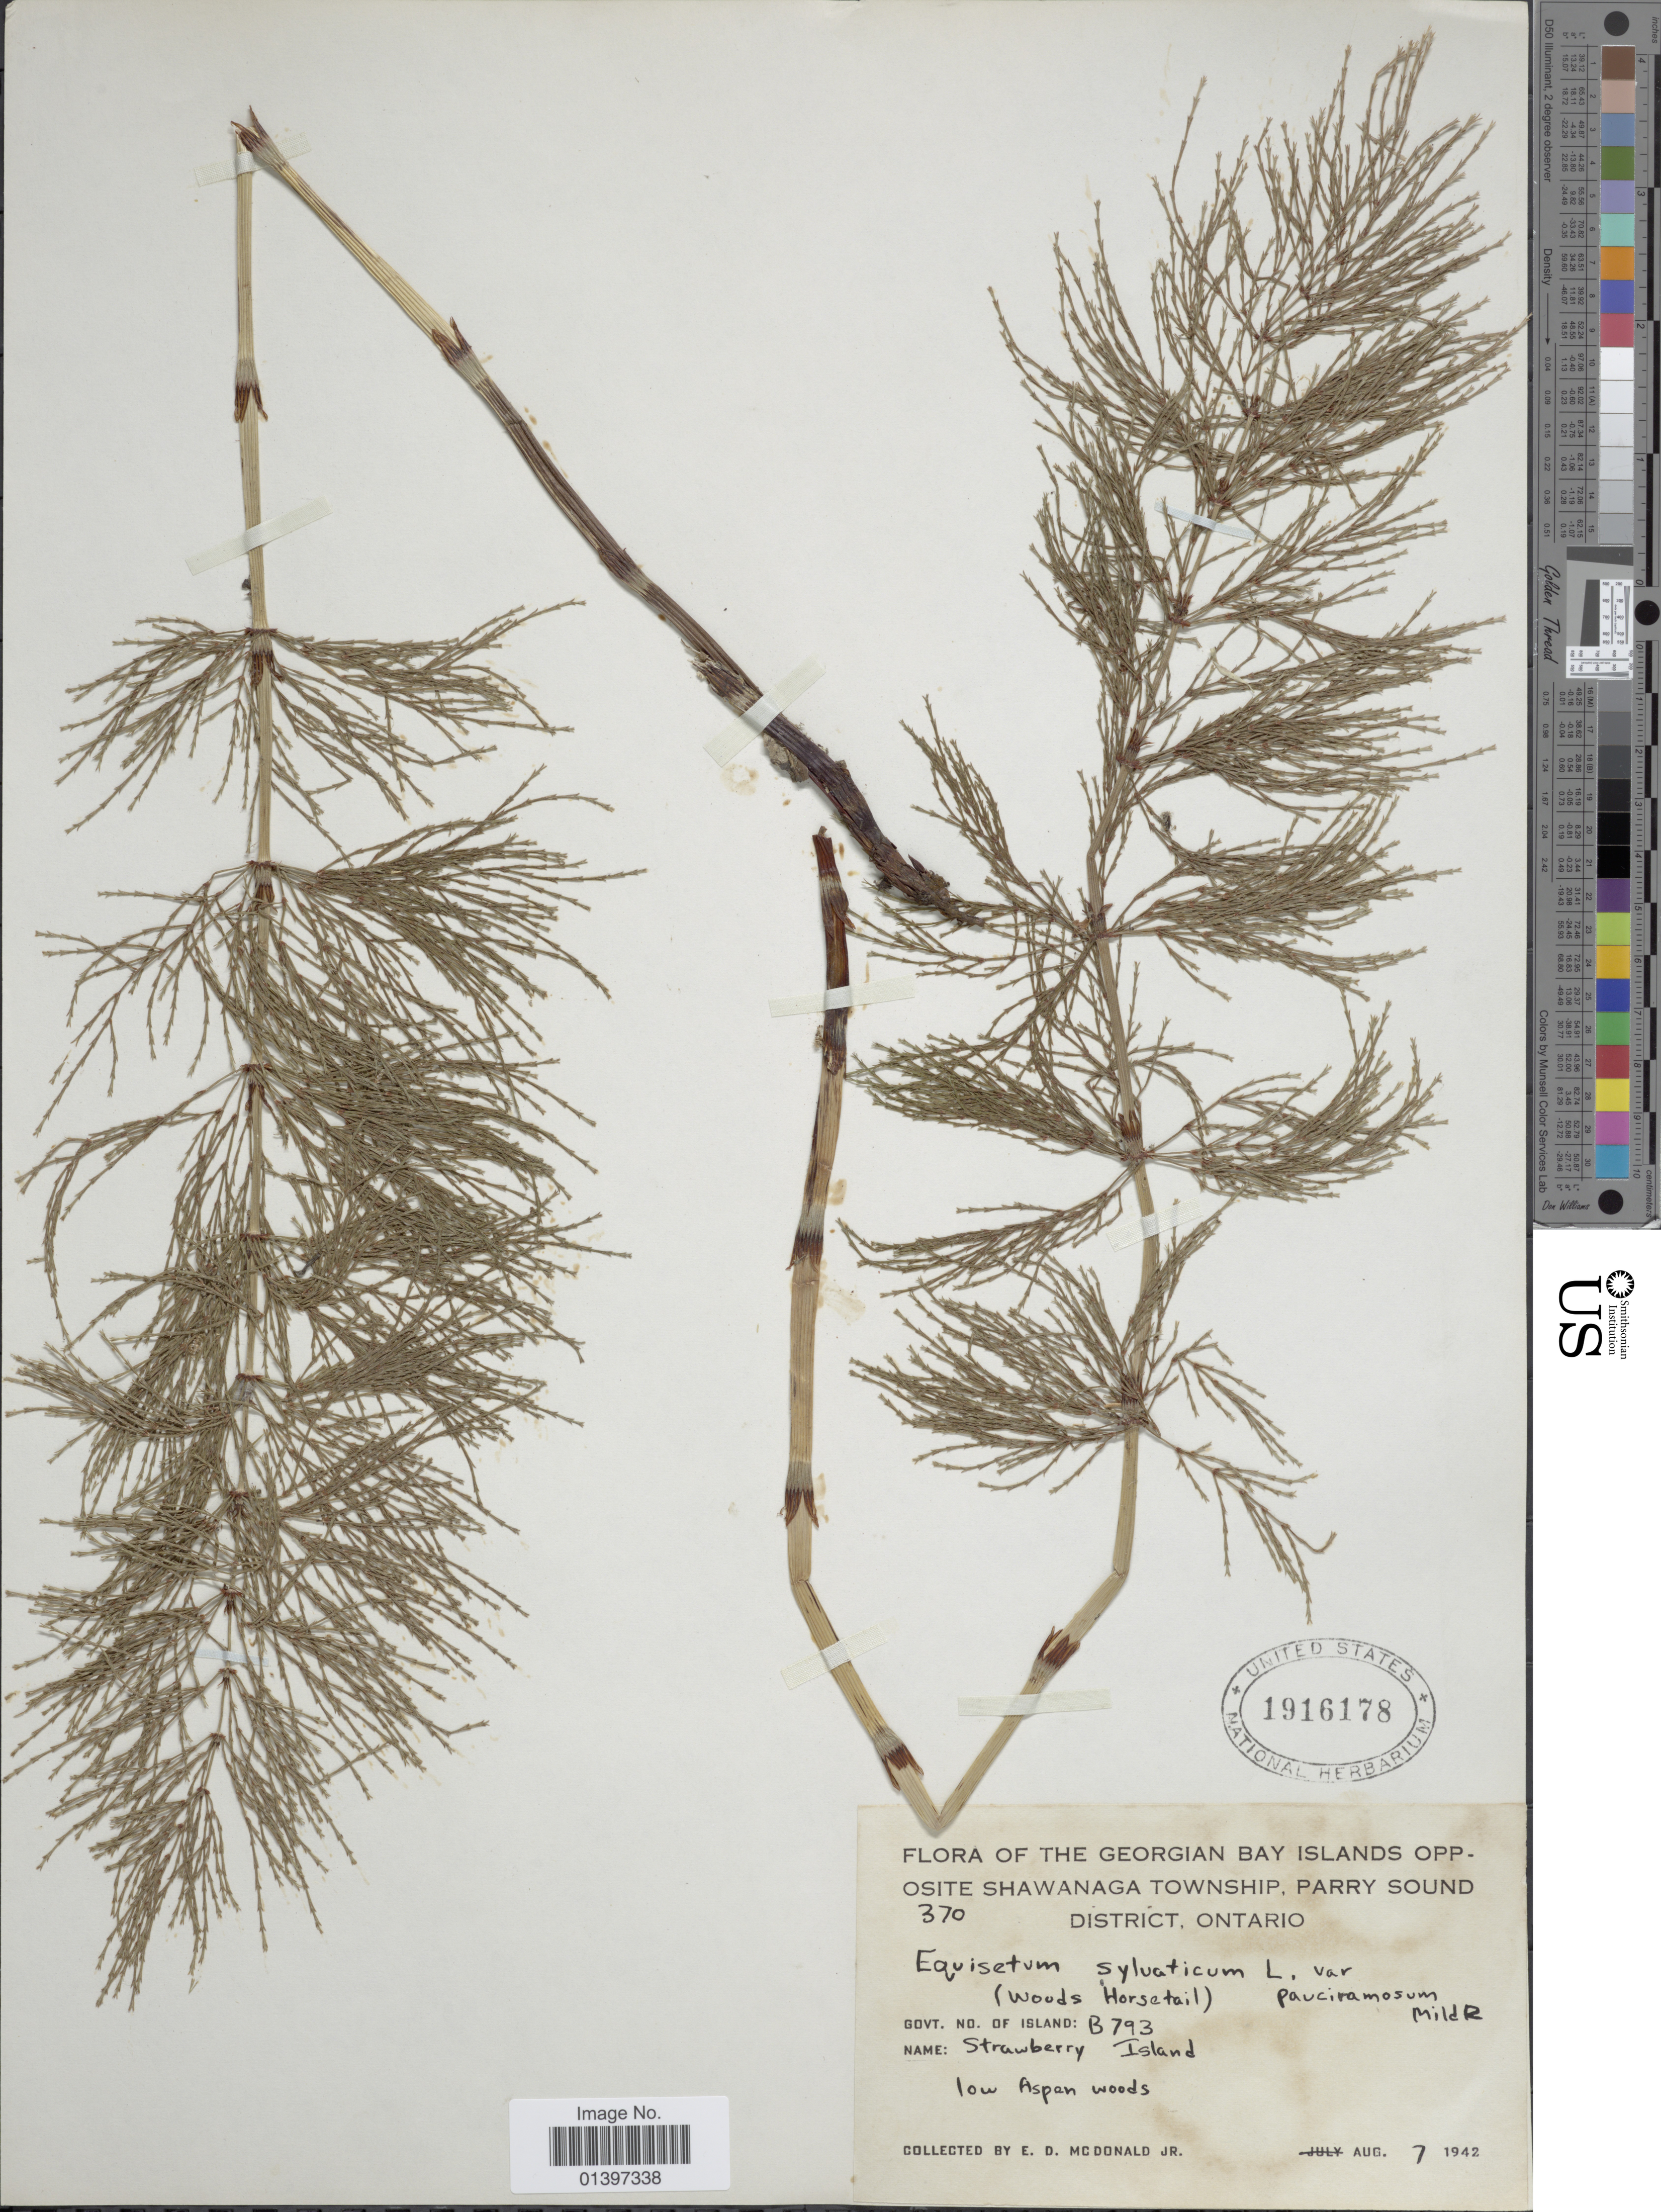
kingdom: Plantae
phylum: Tracheophyta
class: Polypodiopsida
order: Equisetales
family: Equisetaceae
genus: Equisetum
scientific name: Equisetum sylvaticum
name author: L.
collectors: E. D. McDonald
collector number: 370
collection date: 1942-08-07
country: Canada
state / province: Ontario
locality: Georgian Bay Islands Opposite Shawanaga Township, Parry Sound District, ontario, Govt. No. Island: B793, Strawberry Island, low aspen woods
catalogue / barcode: US 1916178